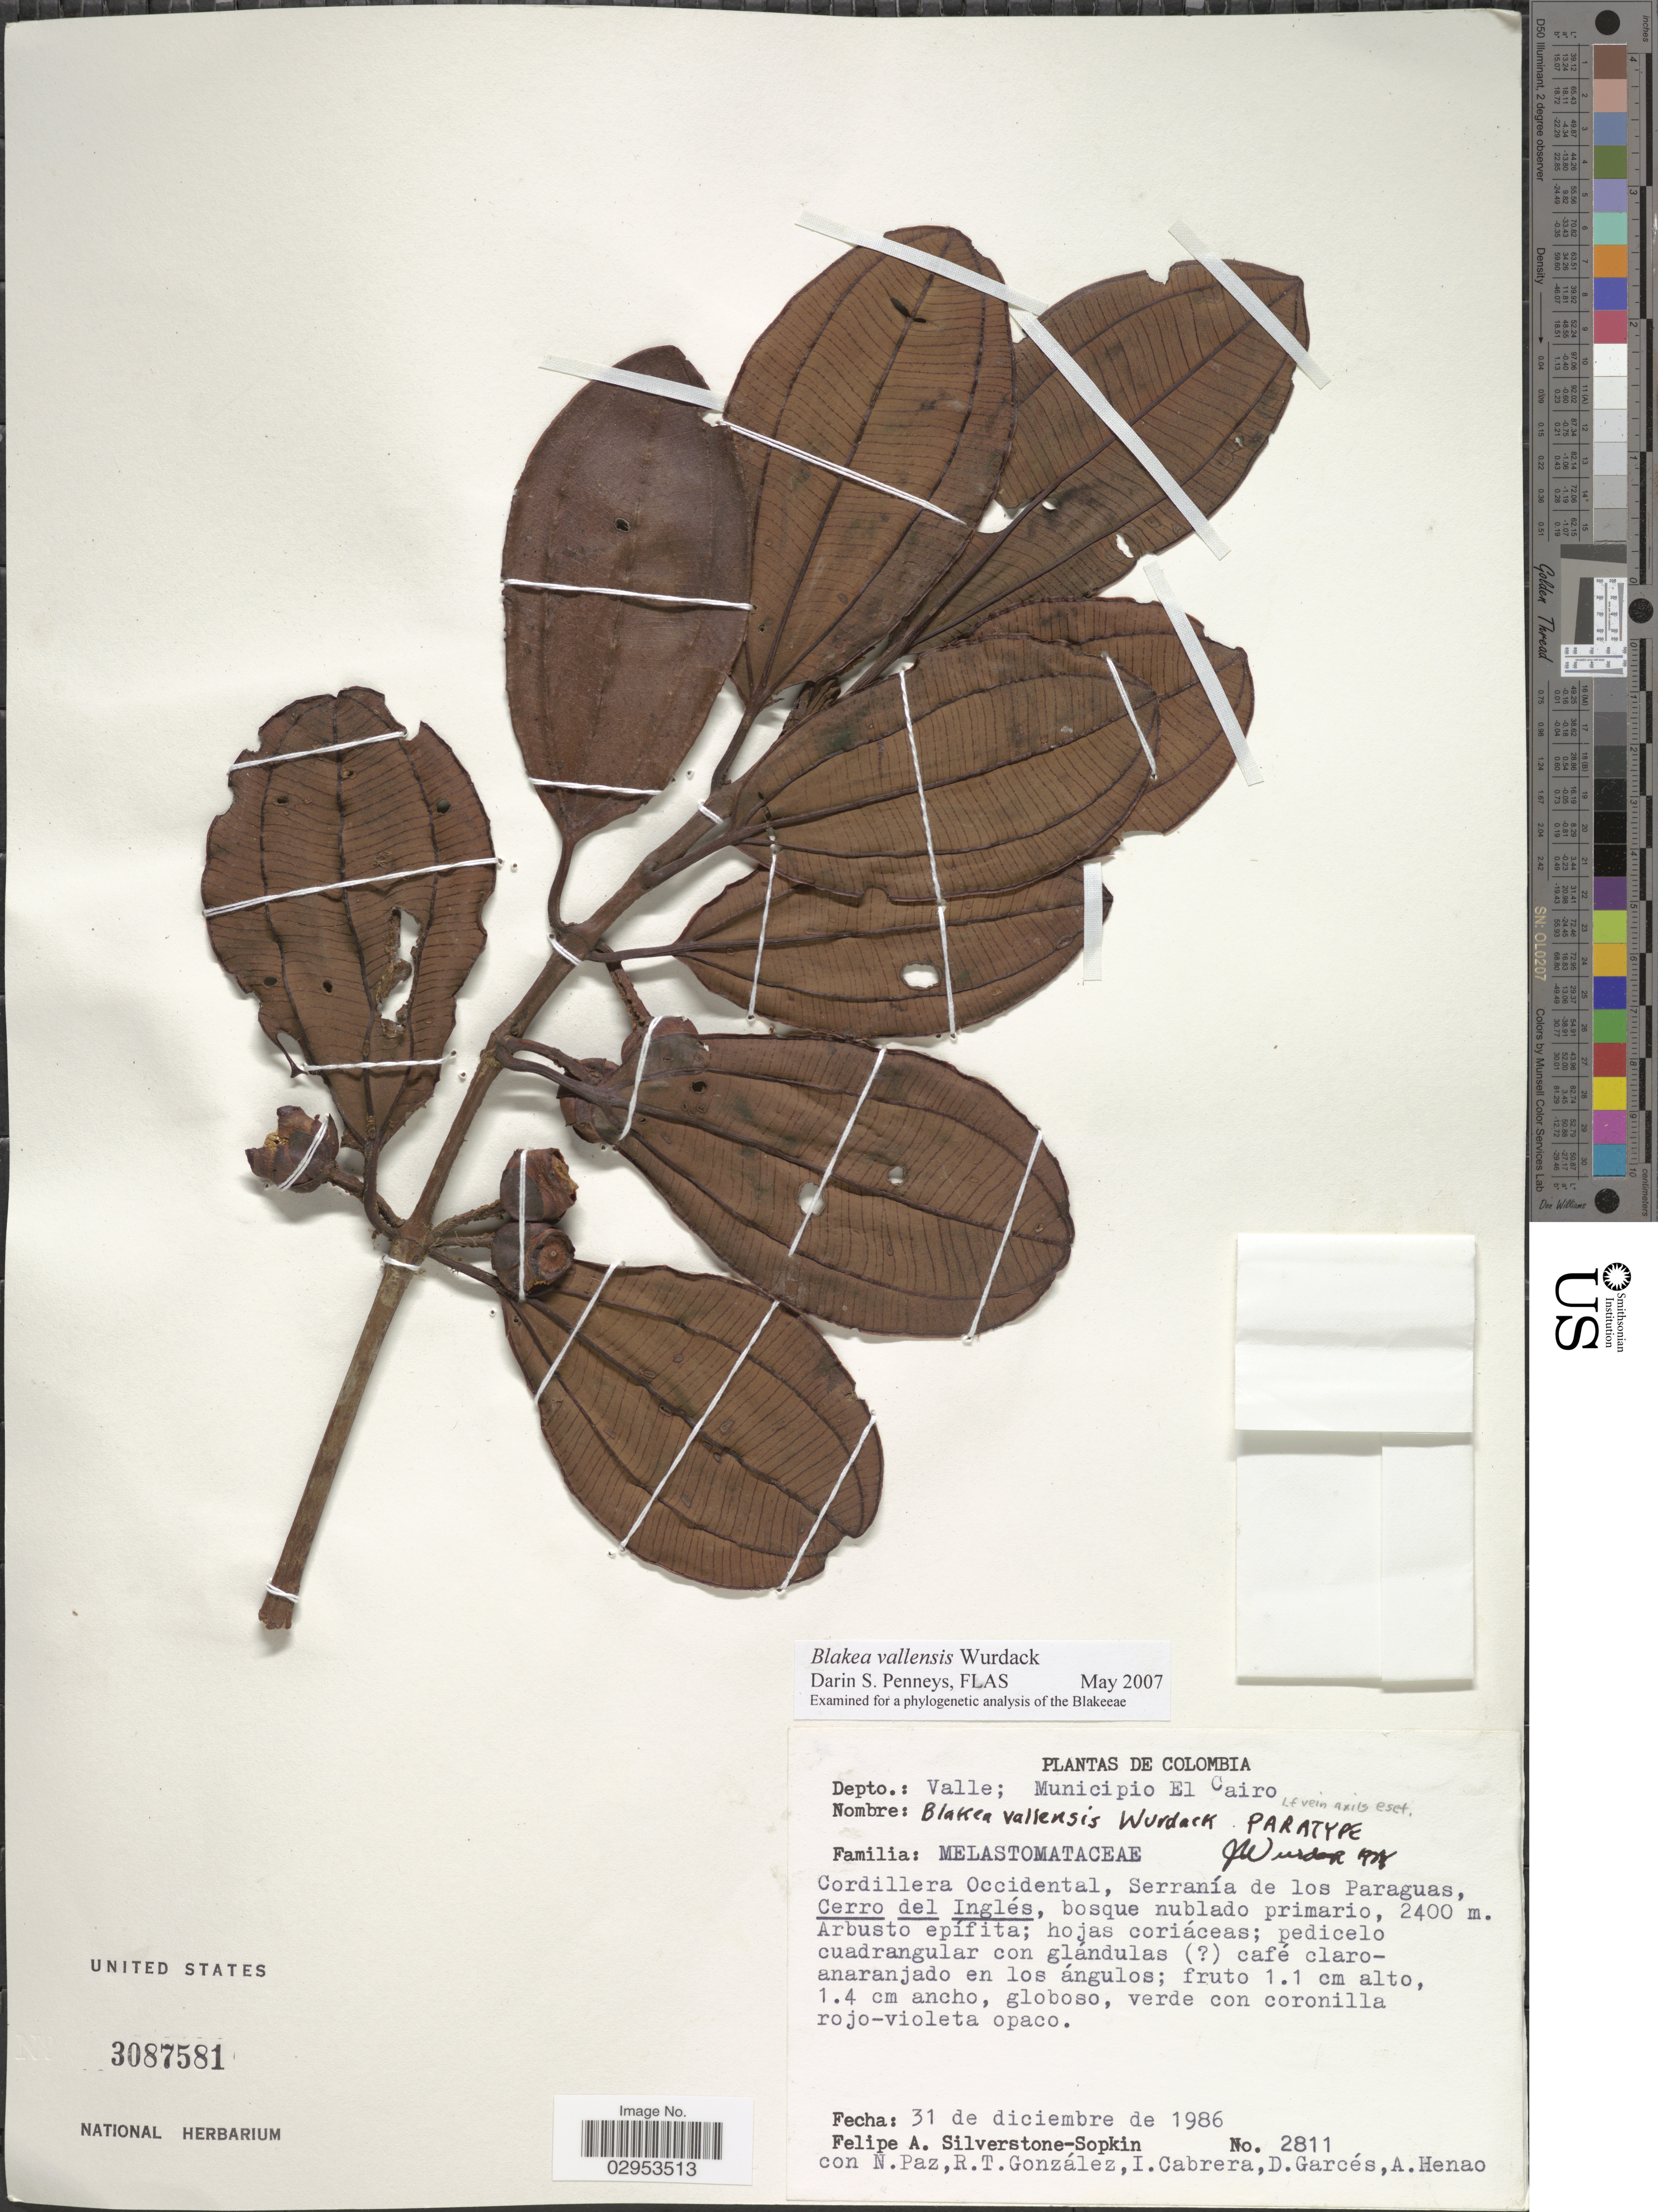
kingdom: Plantae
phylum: Tracheophyta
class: Magnoliopsida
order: Myrtales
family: Melastomataceae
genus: Blakea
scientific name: Blakea vallensis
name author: Wurdack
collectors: P. A. Silverstone-Sopkin, N. Paz, R. Gonzalez, I. Cabrera & et al.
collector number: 2811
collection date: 1986-12-31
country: Colombia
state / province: Valle del Cauca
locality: Depto.: Valle; Municipio El Cairo. Cordillera Occidental, Serranía de los Paraguas. Cerro del Inglés.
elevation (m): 2400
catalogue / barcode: US 3087581